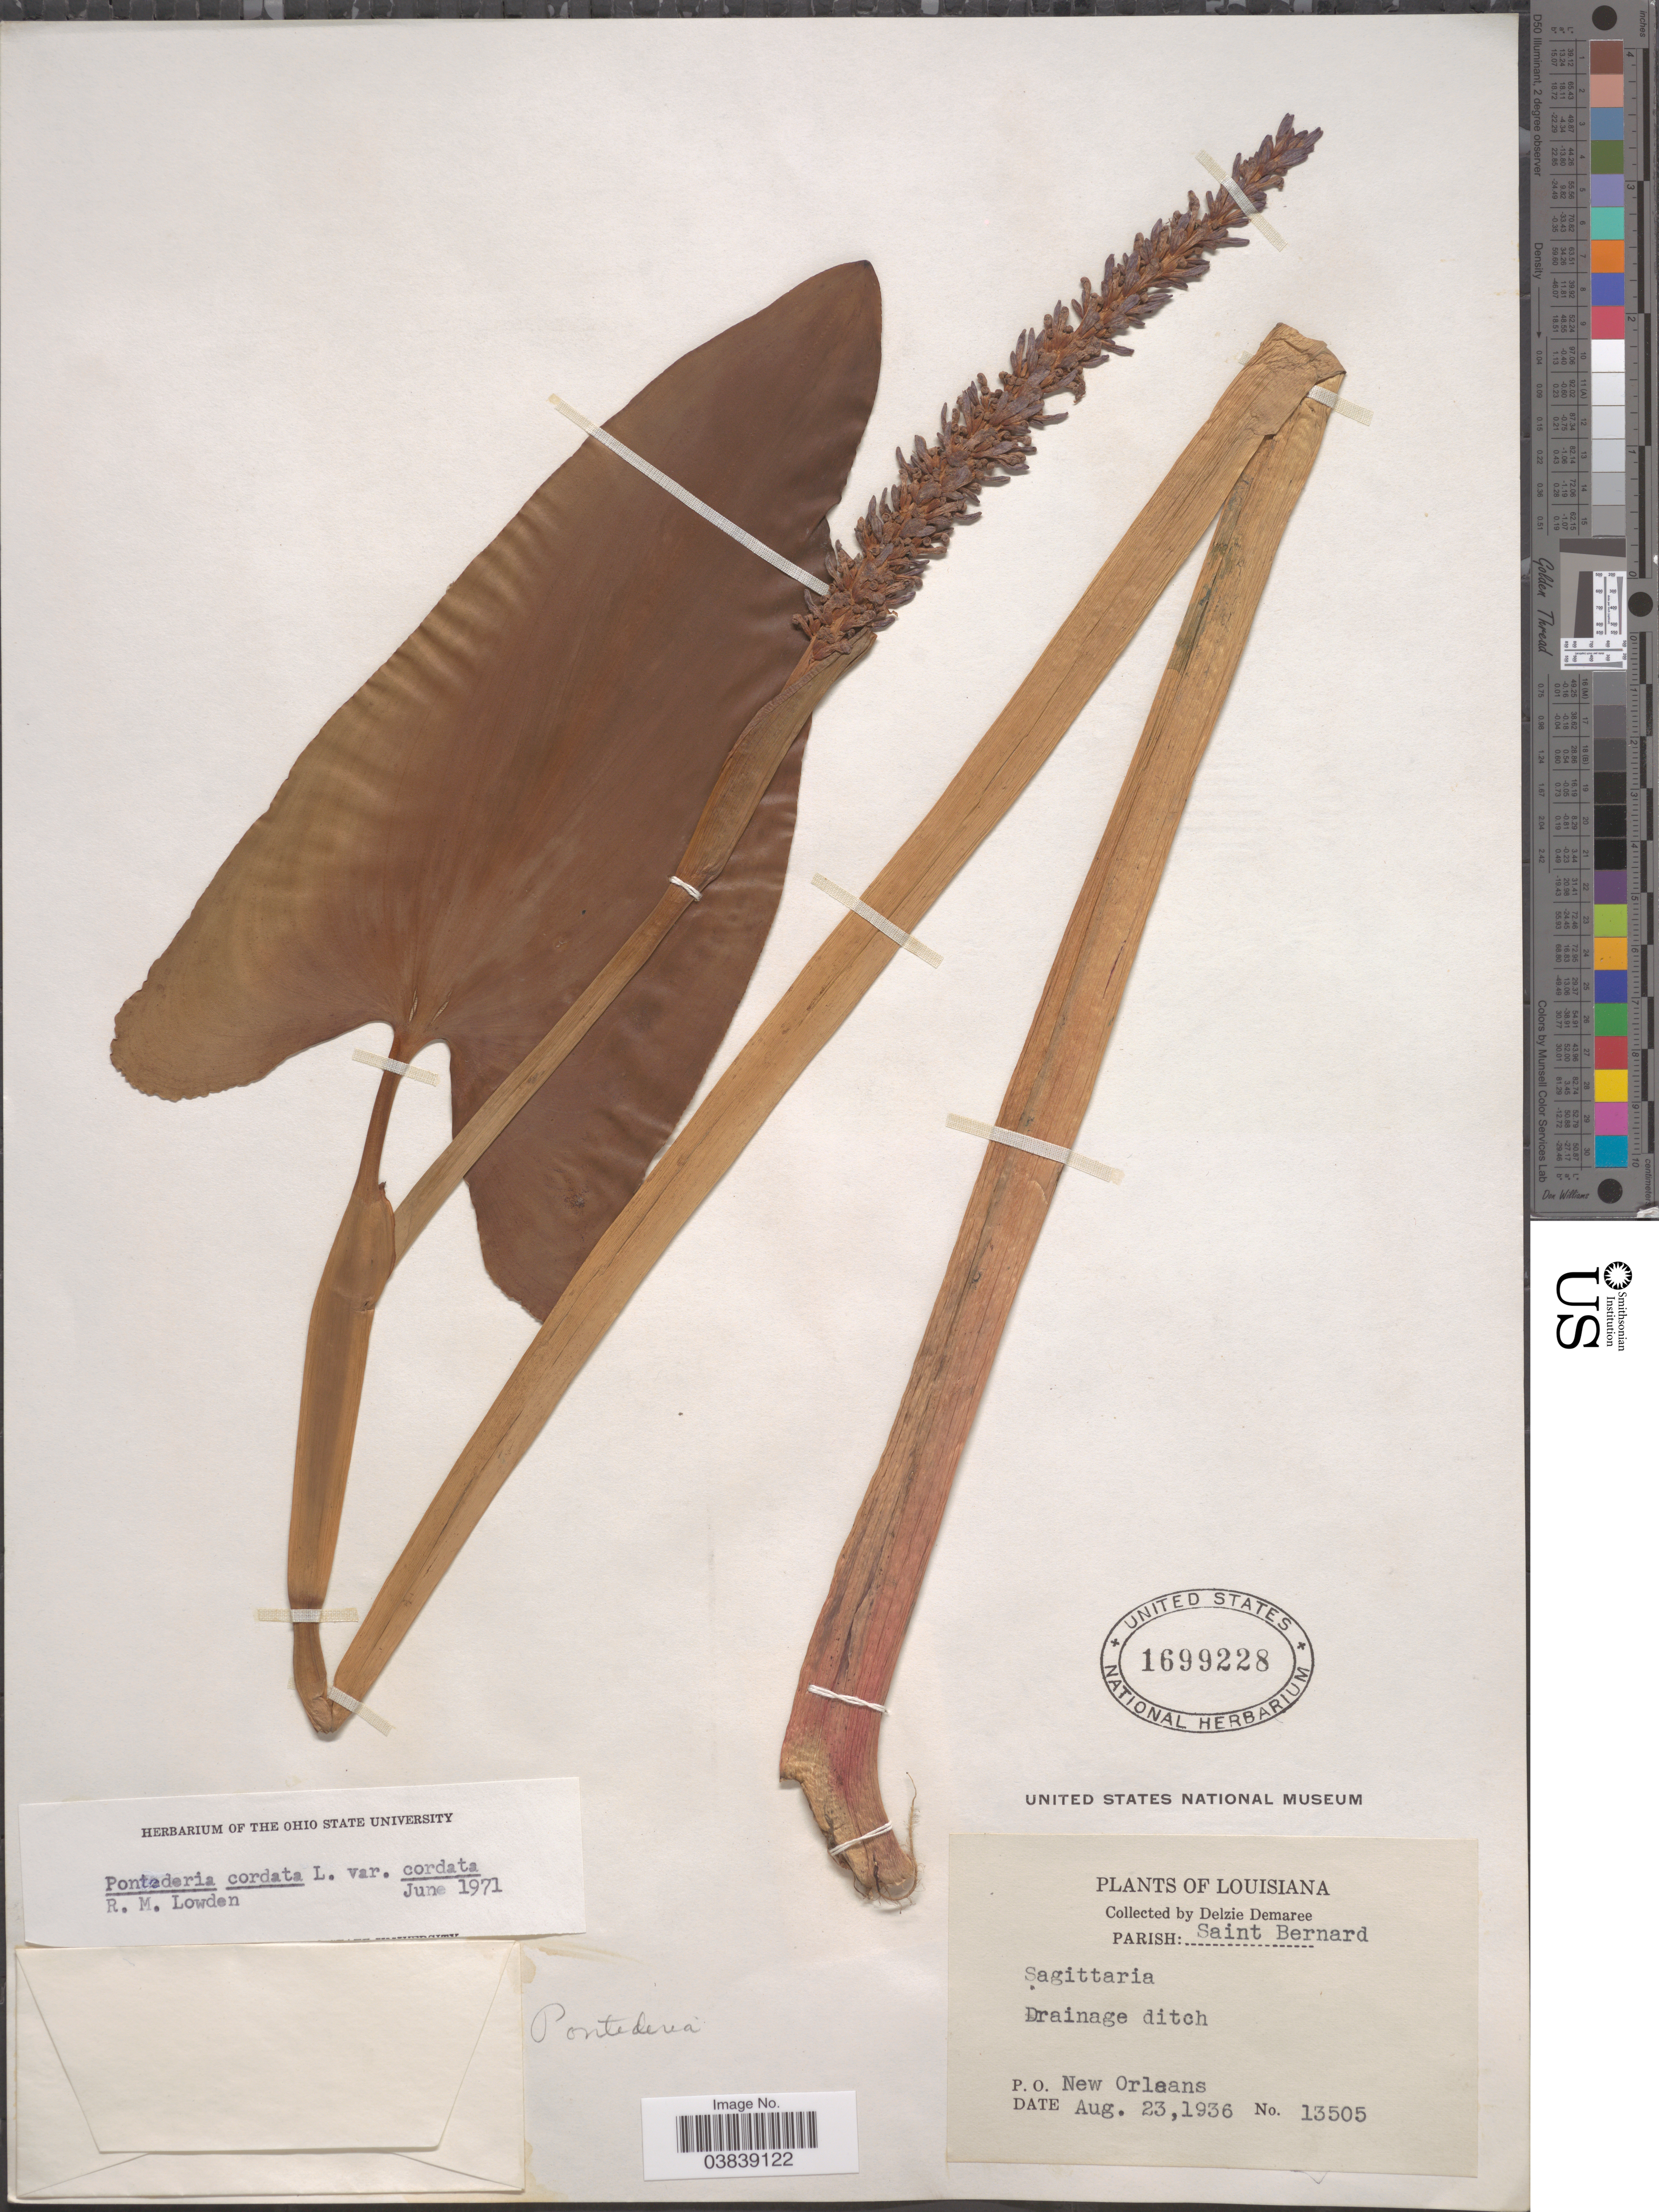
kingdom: Plantae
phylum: Tracheophyta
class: Liliopsida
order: Commelinales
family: Pontederiaceae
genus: Pontederia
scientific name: Pontederia cordata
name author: L.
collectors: D. Demaree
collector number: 13505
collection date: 1936-08-23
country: United States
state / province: Louisiana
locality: Parish: Saint Bernard. Drainage ditch. P.O. New Orleans.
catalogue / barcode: US 1699228